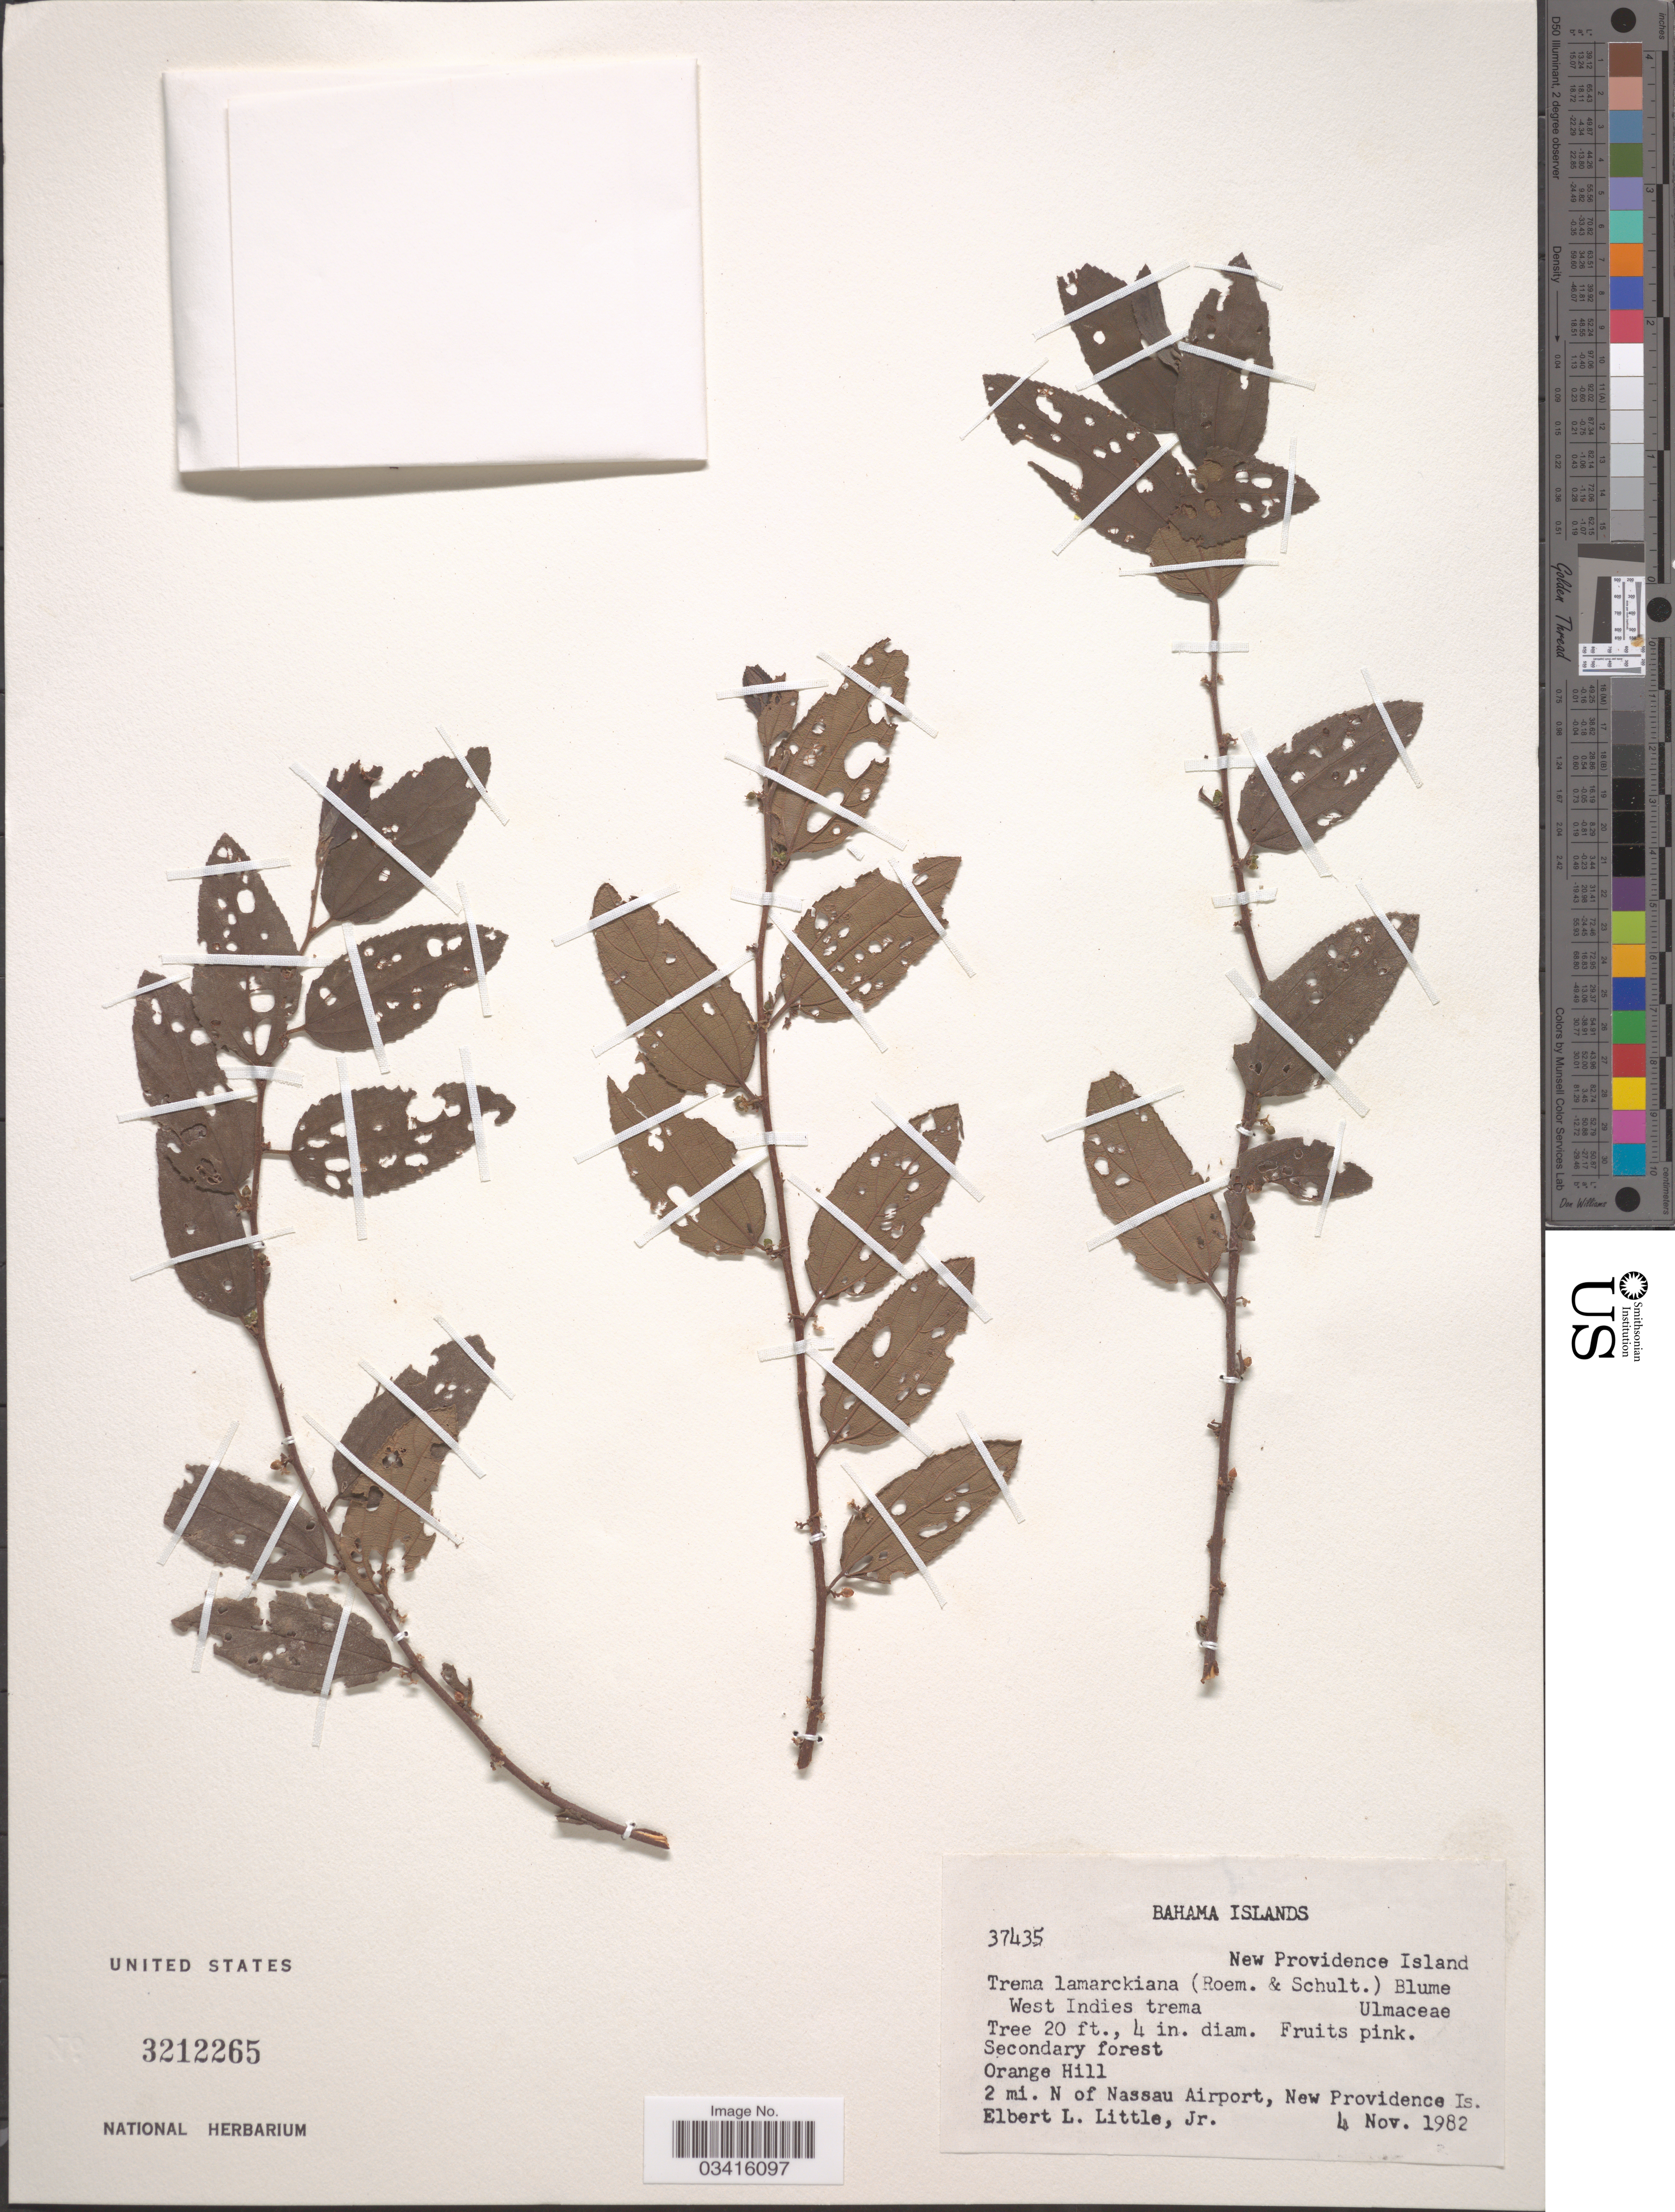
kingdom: Plantae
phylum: Tracheophyta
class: Magnoliopsida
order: Rosales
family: Cannabaceae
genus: Trema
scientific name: Trema lamarckianum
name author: (Schult.) Blume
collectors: E. L. Little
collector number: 37435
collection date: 1982-11-04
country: Bahamas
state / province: New Providence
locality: Orange Hill, 2 mi. N of Nassau Airport, New Providence Is.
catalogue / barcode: US 3212265